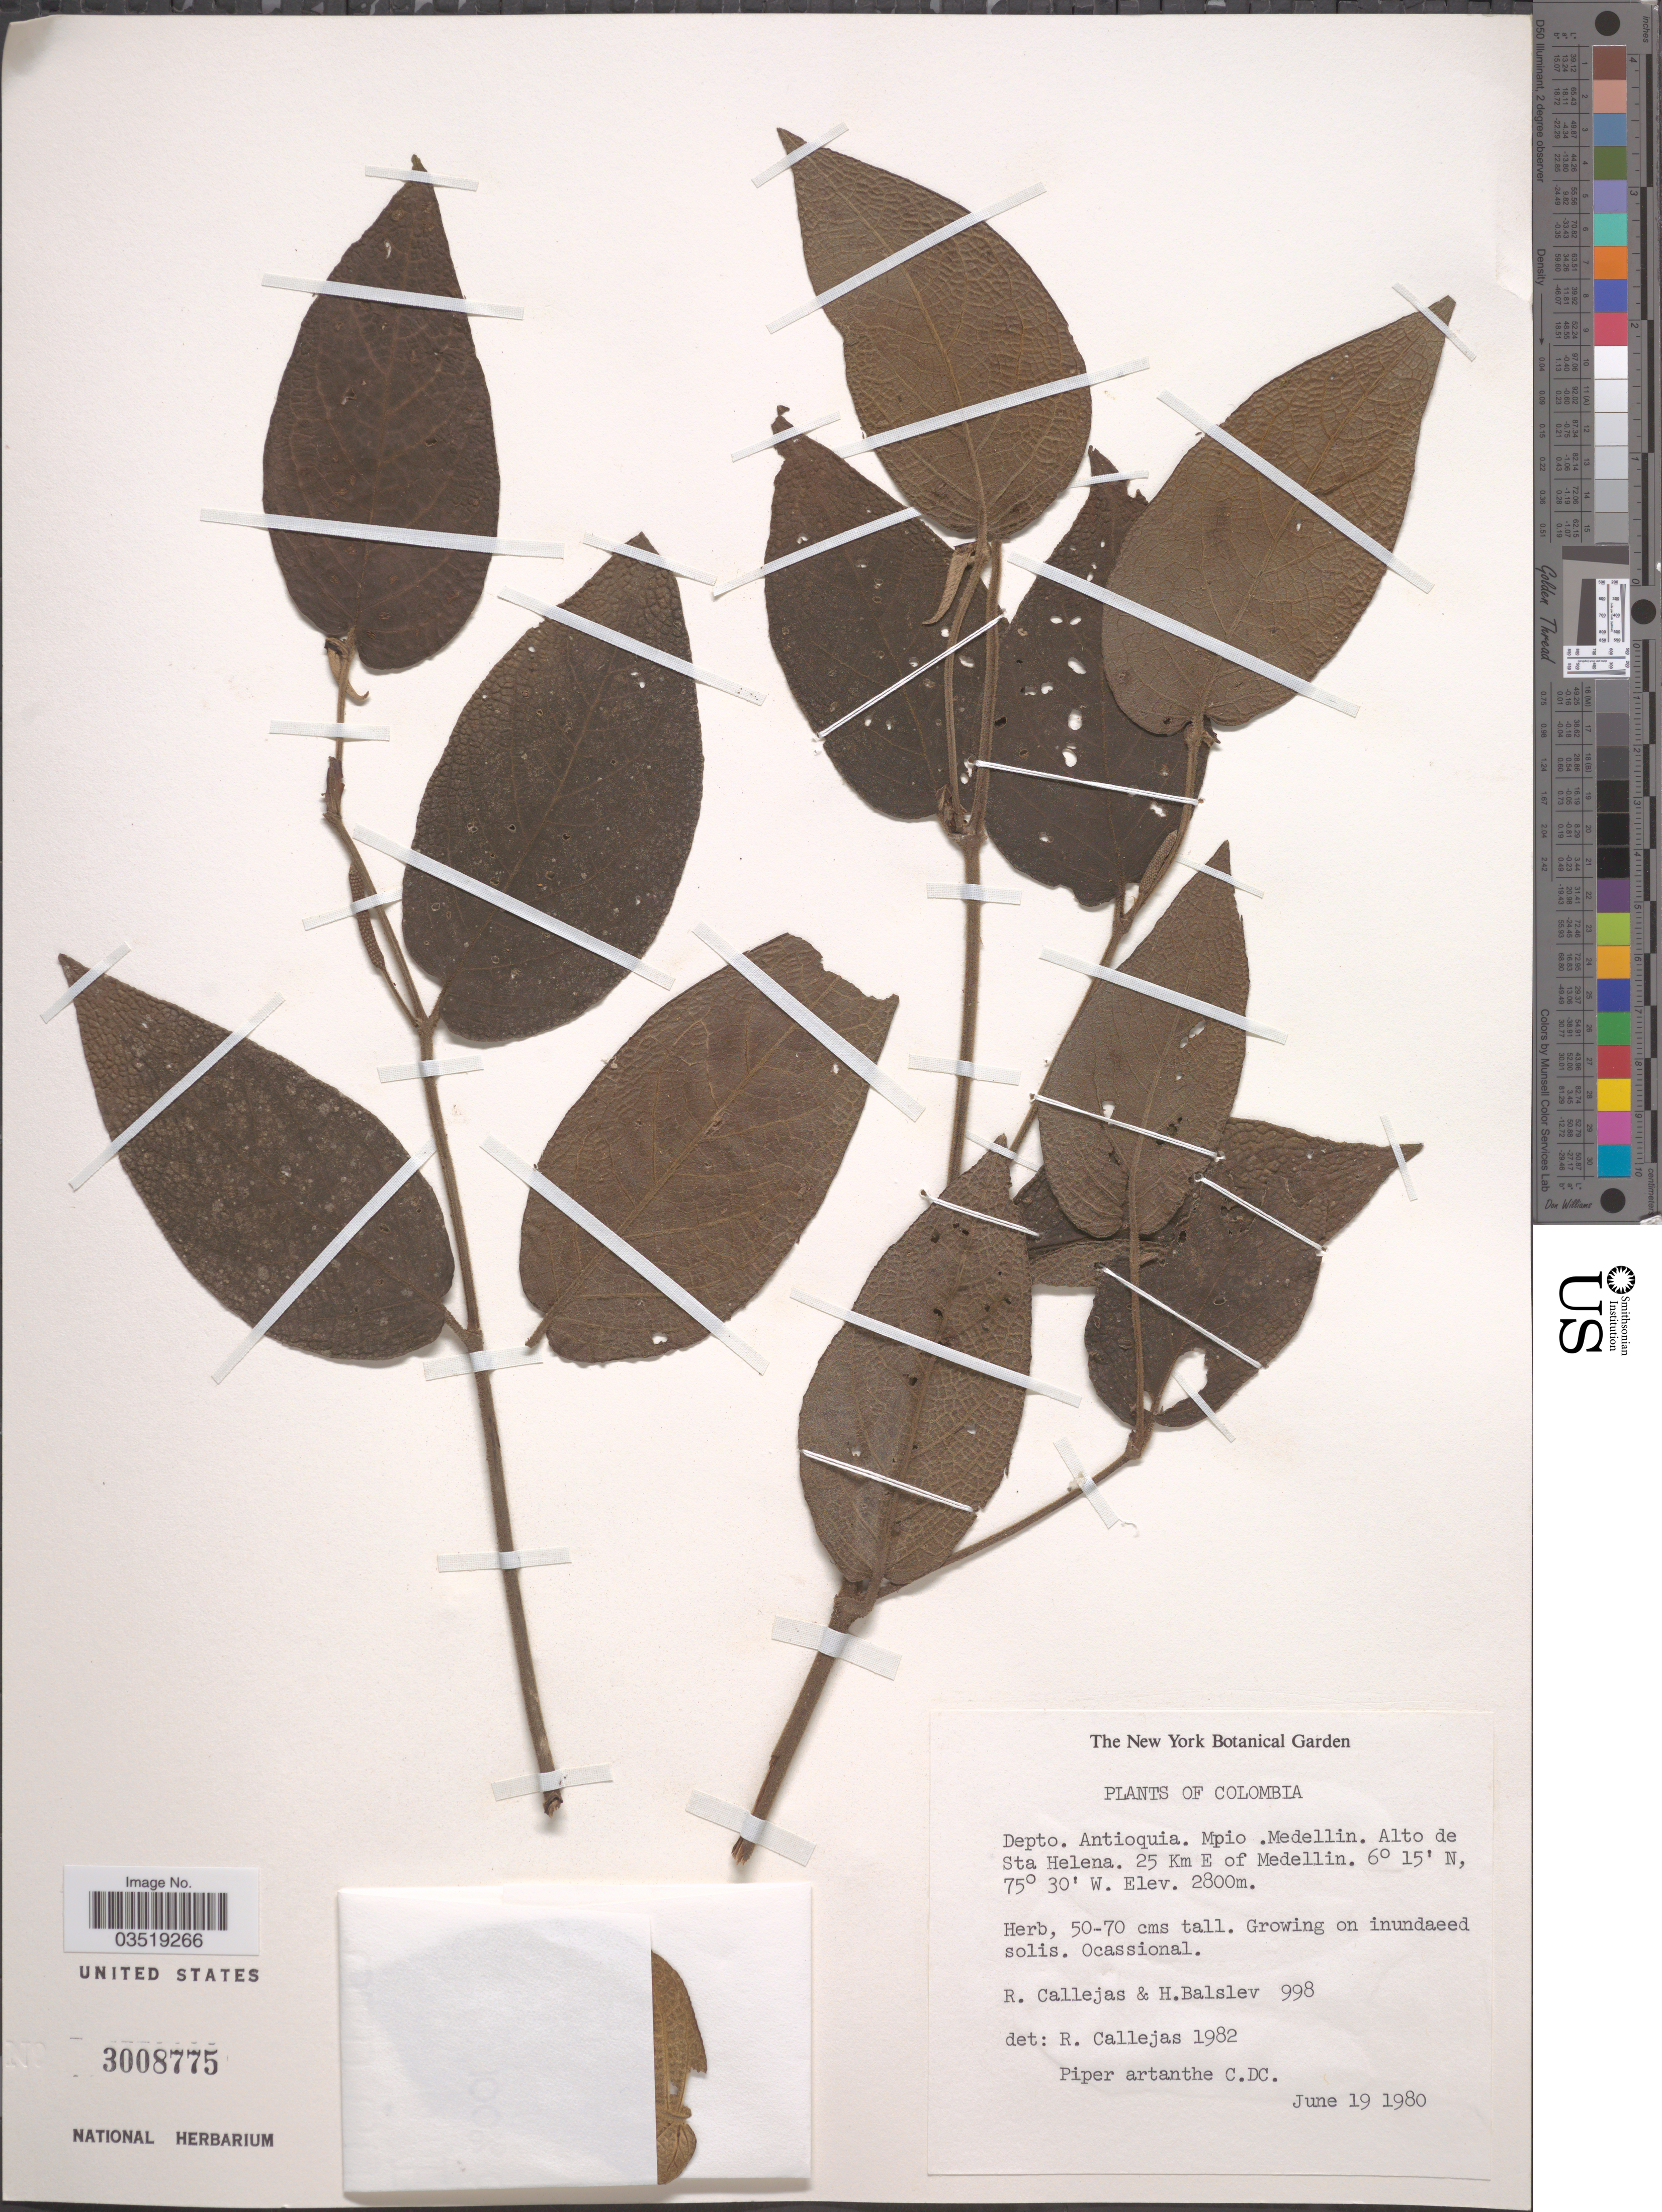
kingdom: Plantae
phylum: Tracheophyta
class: Magnoliopsida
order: Piperales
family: Piperaceae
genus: Piper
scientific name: Piper artanthe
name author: C. DC.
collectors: R. Callejas & H. Balslev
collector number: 998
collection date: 1980-06-19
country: Colombia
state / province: Antioquia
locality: Depto. Antioquia. Mpio. medellin. Alto de Sta Helena. 25 Km E of Medellin.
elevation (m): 2800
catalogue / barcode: US 3008775